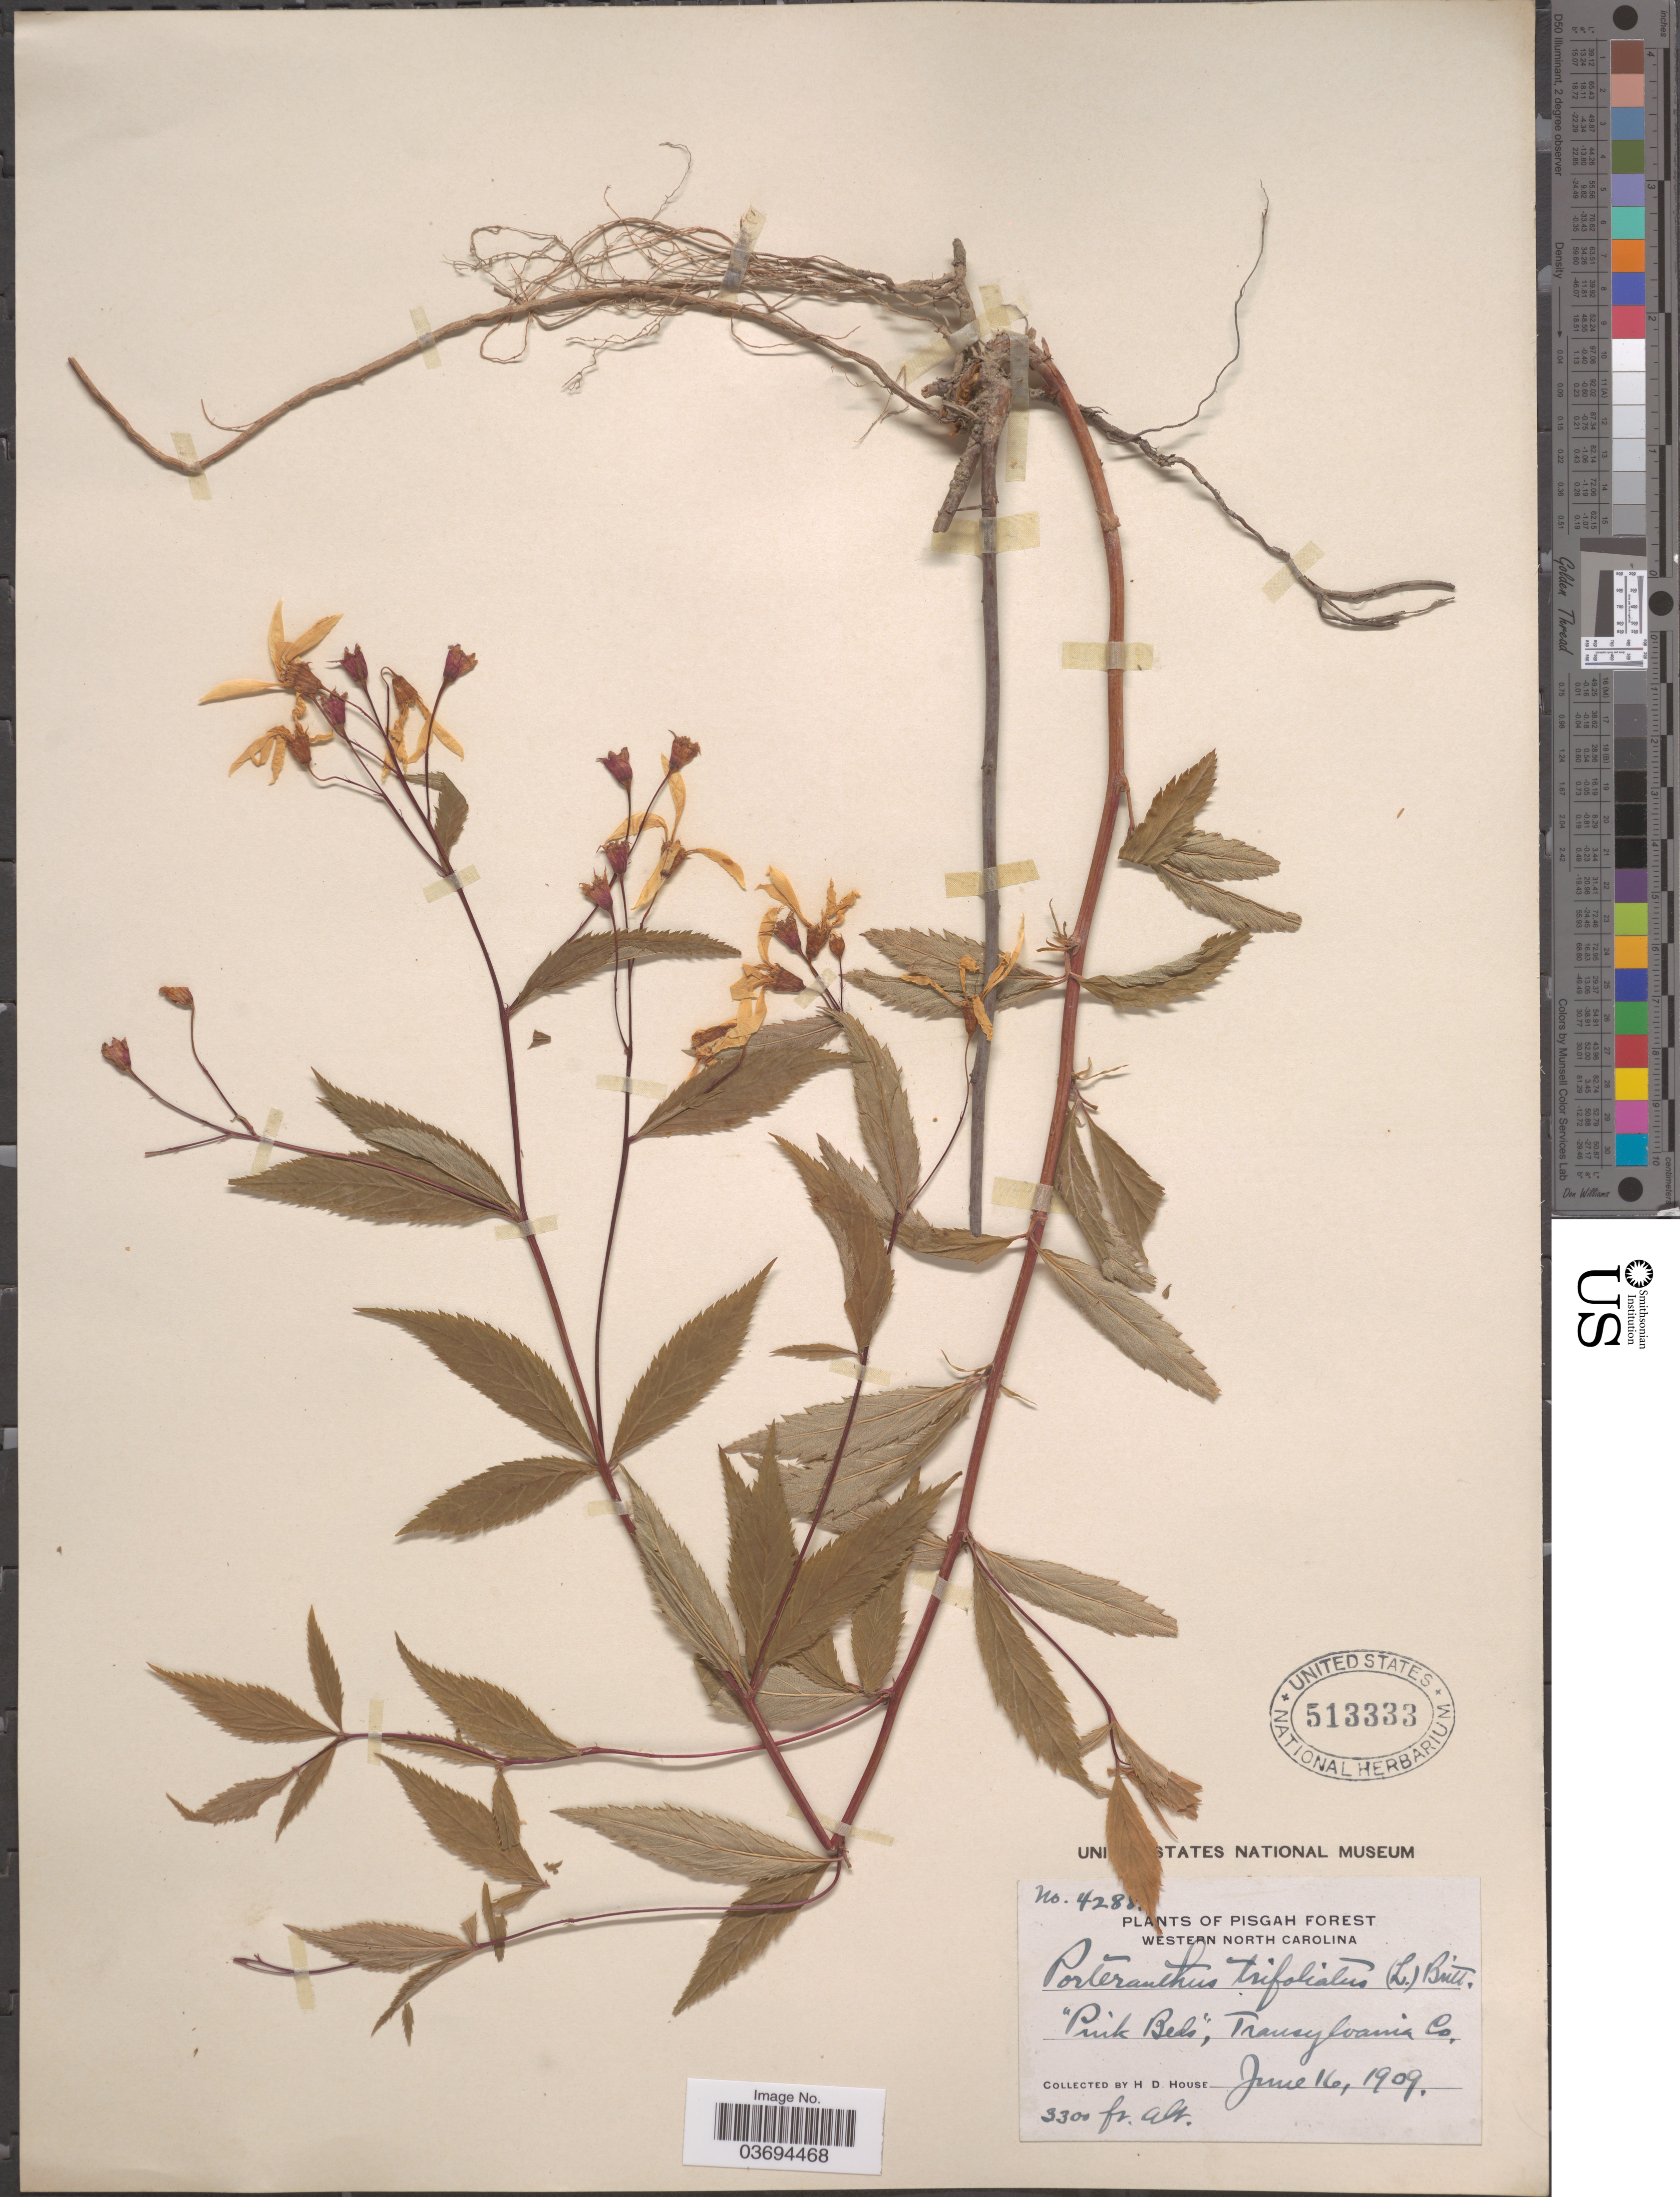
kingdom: Plantae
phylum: Tracheophyta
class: Magnoliopsida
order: Rosales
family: Rosaceae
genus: Gillenia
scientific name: Gillenia trifoliata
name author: (L.) Moench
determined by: Strong, Mark T., (BOT), Smithsonian Institution - National Museum of Natural History (UNITED STATES)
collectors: H. D. House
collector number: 4288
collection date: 1909-06-16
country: United States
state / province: North Carolina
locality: Pisgah Forest. Western North Carolina. "Pink Beds", Transylvania Co.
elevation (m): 1006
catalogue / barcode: US 513333